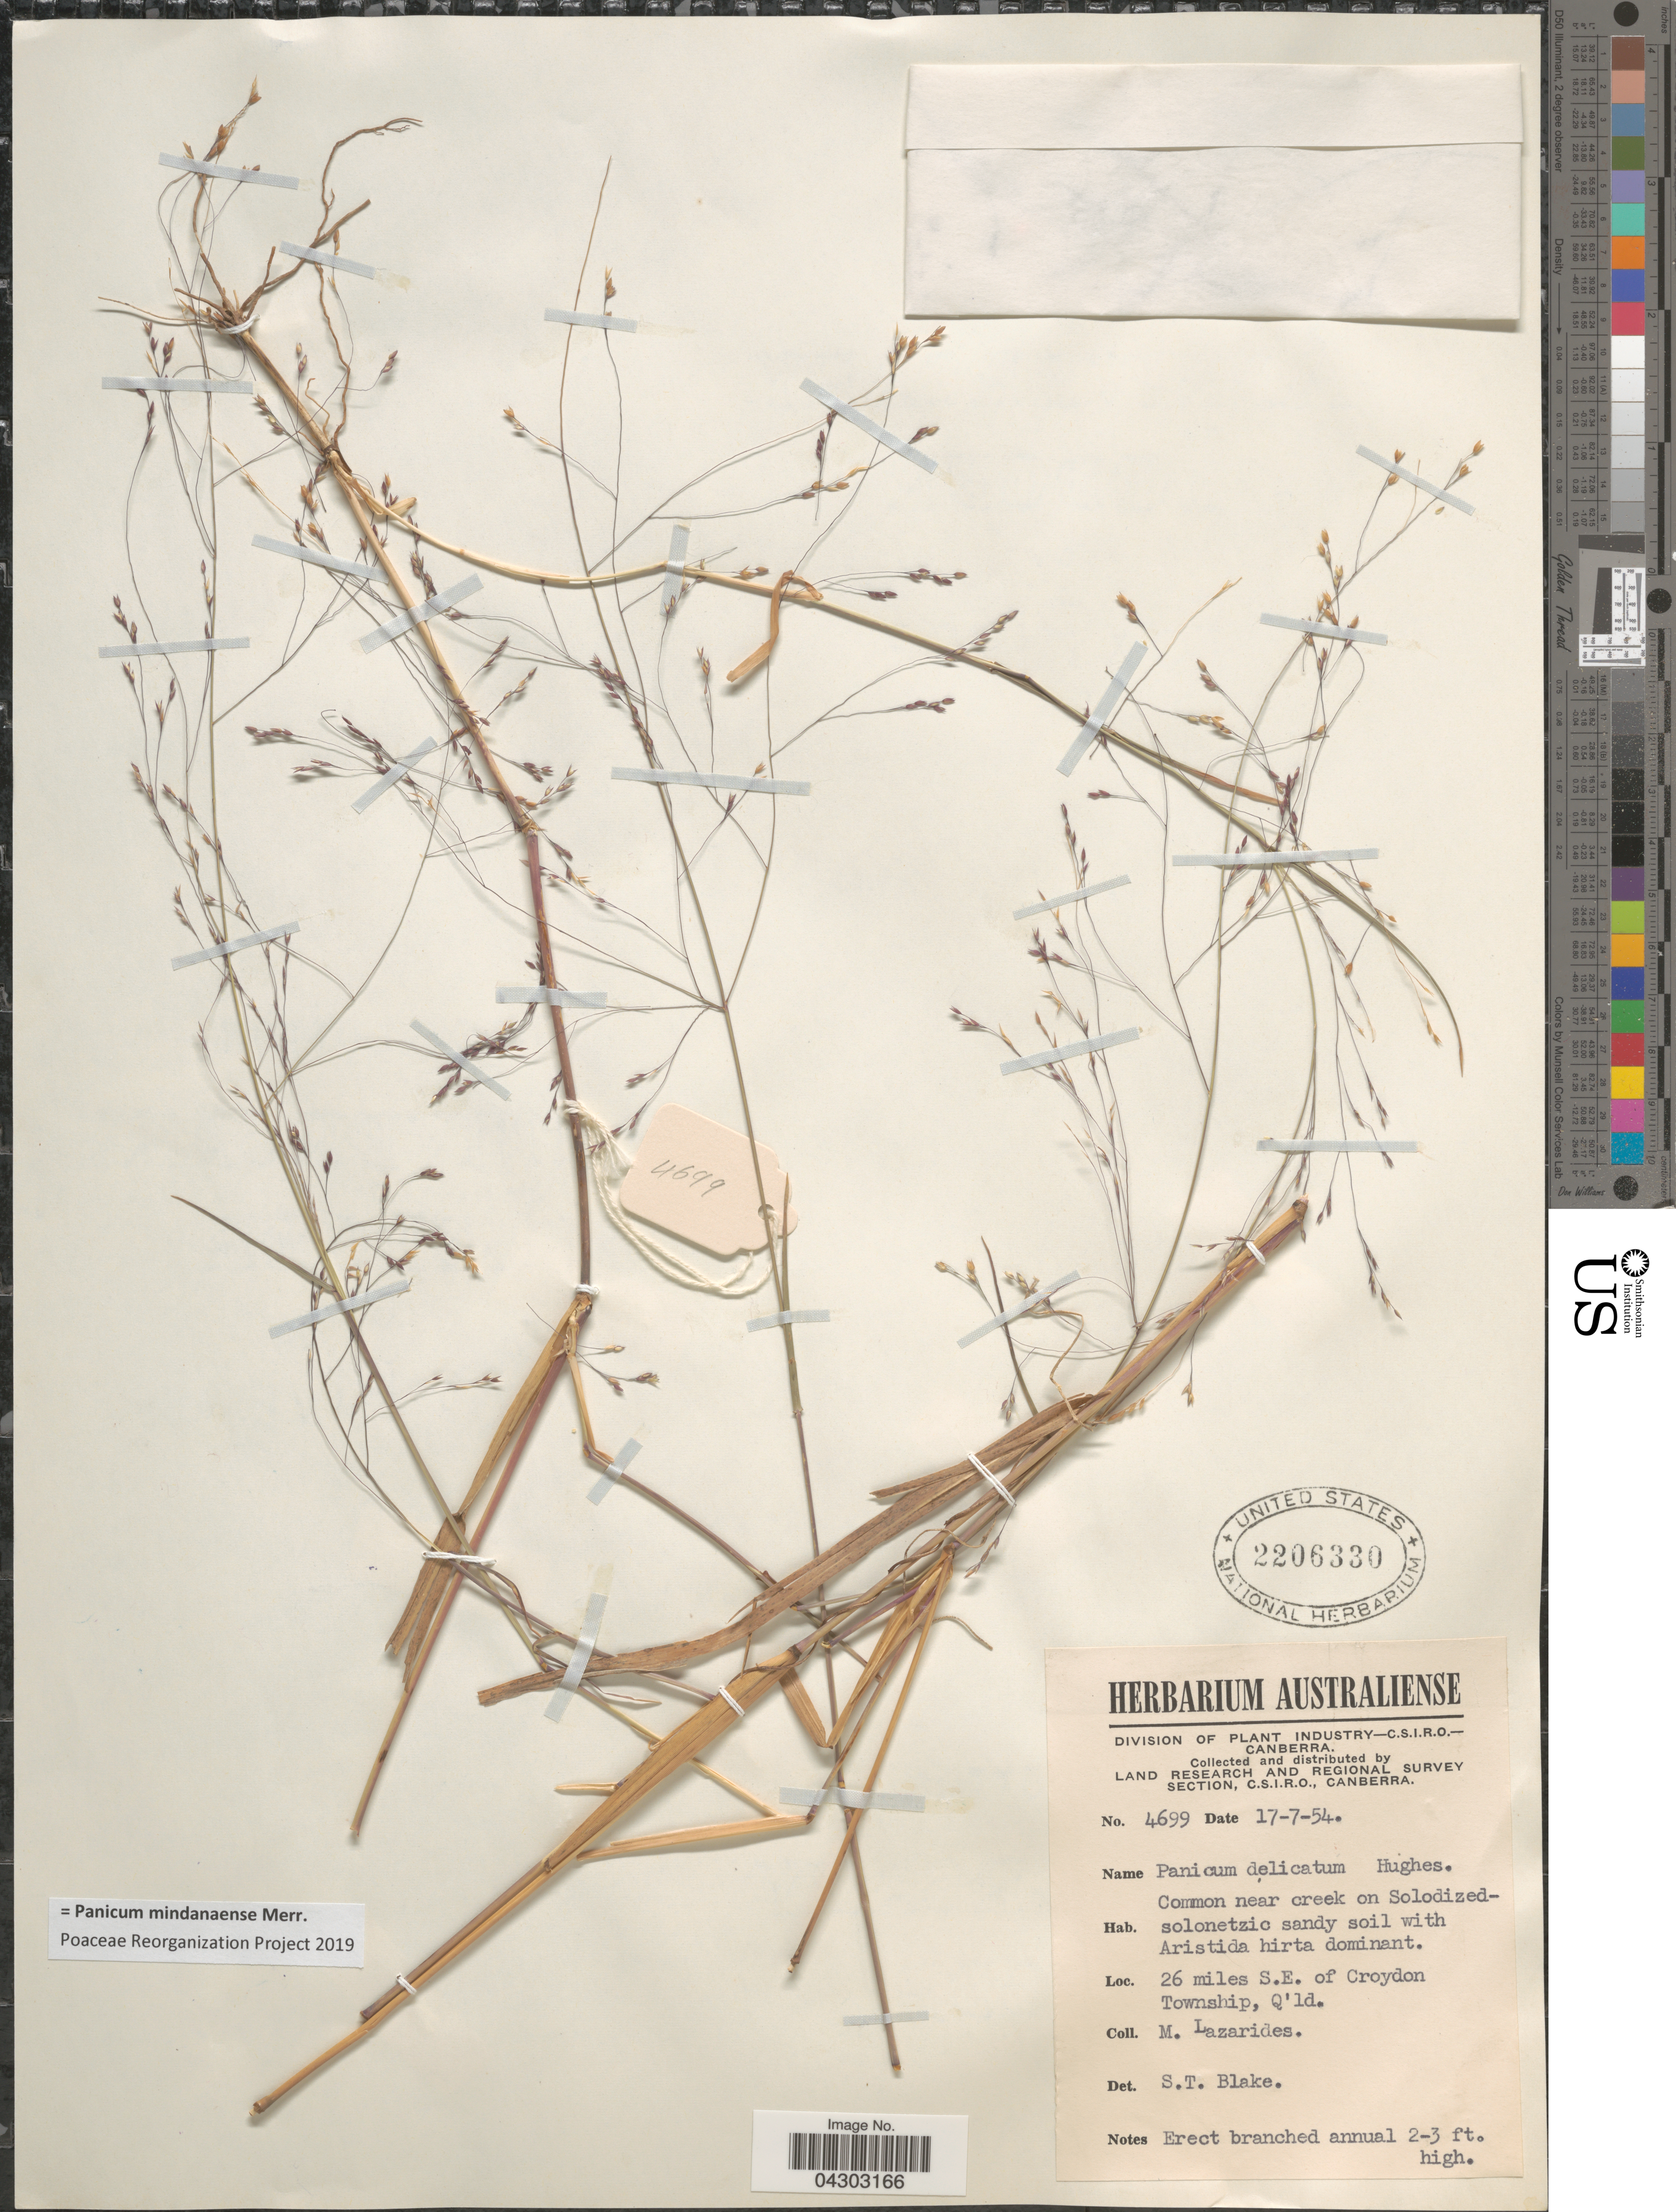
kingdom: Plantae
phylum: Tracheophyta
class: Liliopsida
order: Poales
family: Poaceae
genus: Panicum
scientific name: Panicum mindanaense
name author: Merr.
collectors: M. Lazarides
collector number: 4699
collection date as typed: Transcribed d/m/y: 17/7/54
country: Australia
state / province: Queensland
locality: Land Research and Regional Survey Section. 26 miles S.E. of Croydon Township.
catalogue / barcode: US 2206330